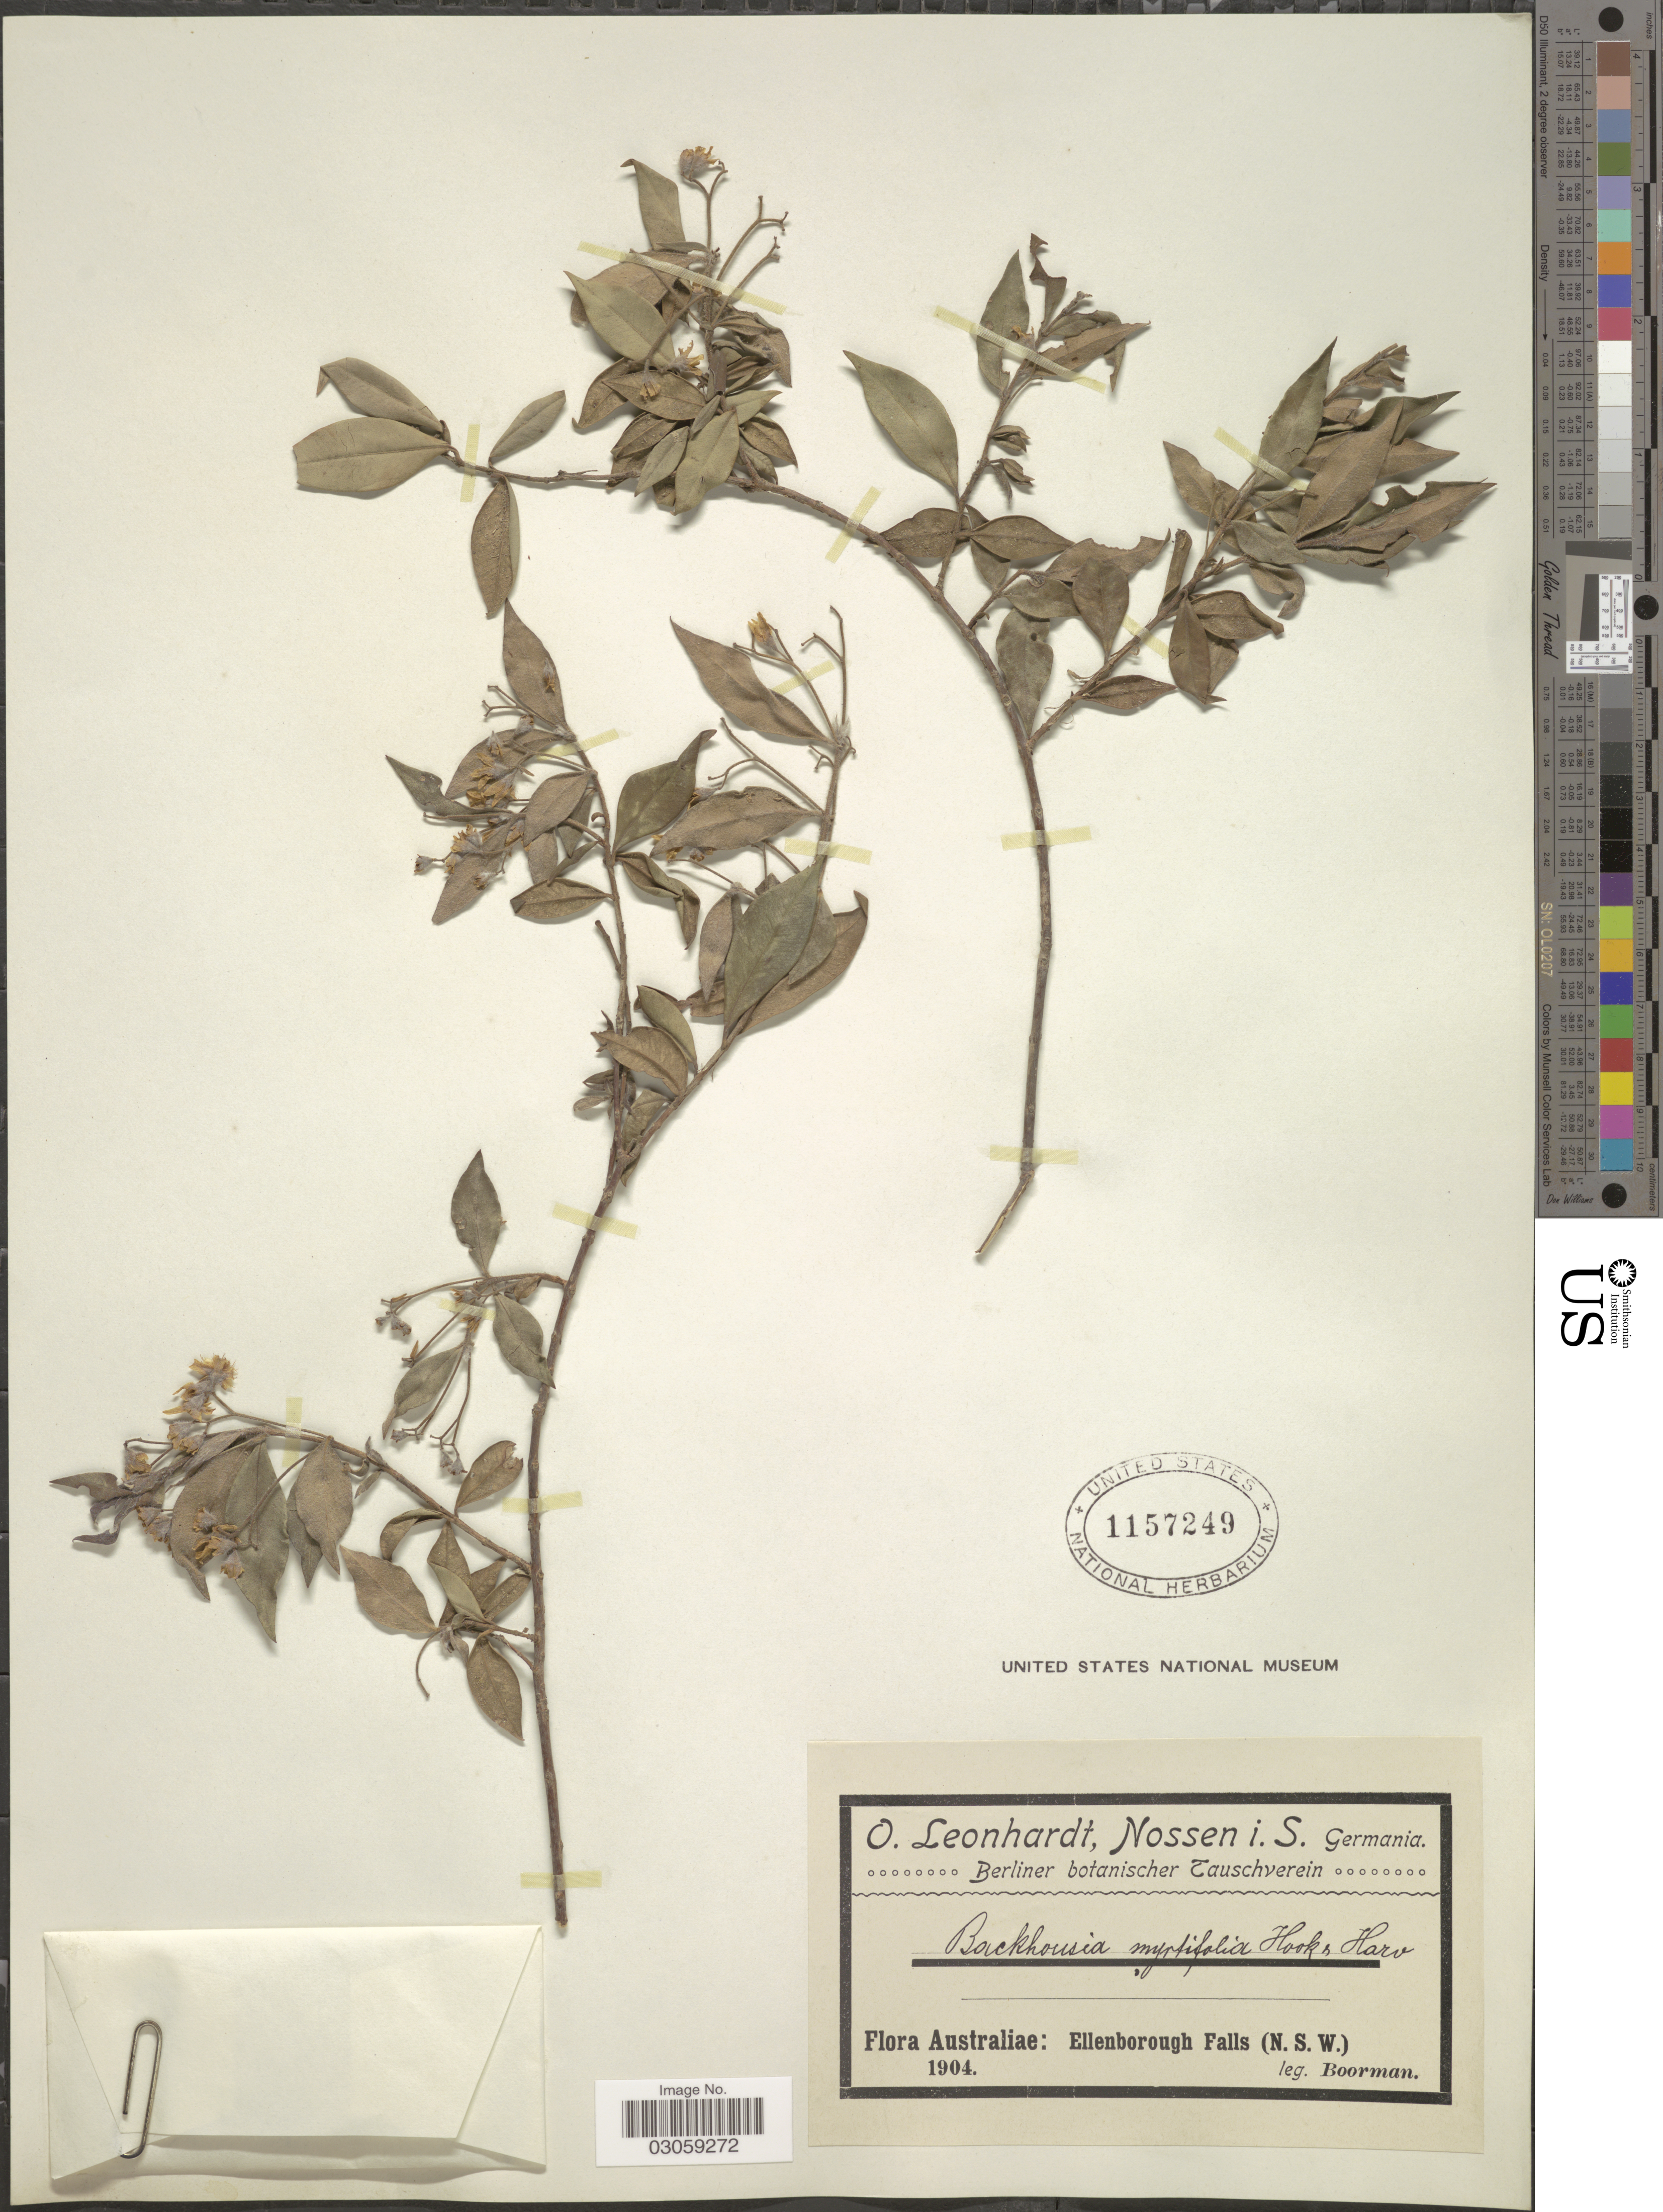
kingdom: Plantae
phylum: Tracheophyta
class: Magnoliopsida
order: Myrtales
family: Myrtaceae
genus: Backhousia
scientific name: Backhousia myrtifolia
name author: Hook. & Harv.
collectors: -. Boorman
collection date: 1904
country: Australia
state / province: New South Wales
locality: Ellenborough Falls (N.S.W.)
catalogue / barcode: US 1157249